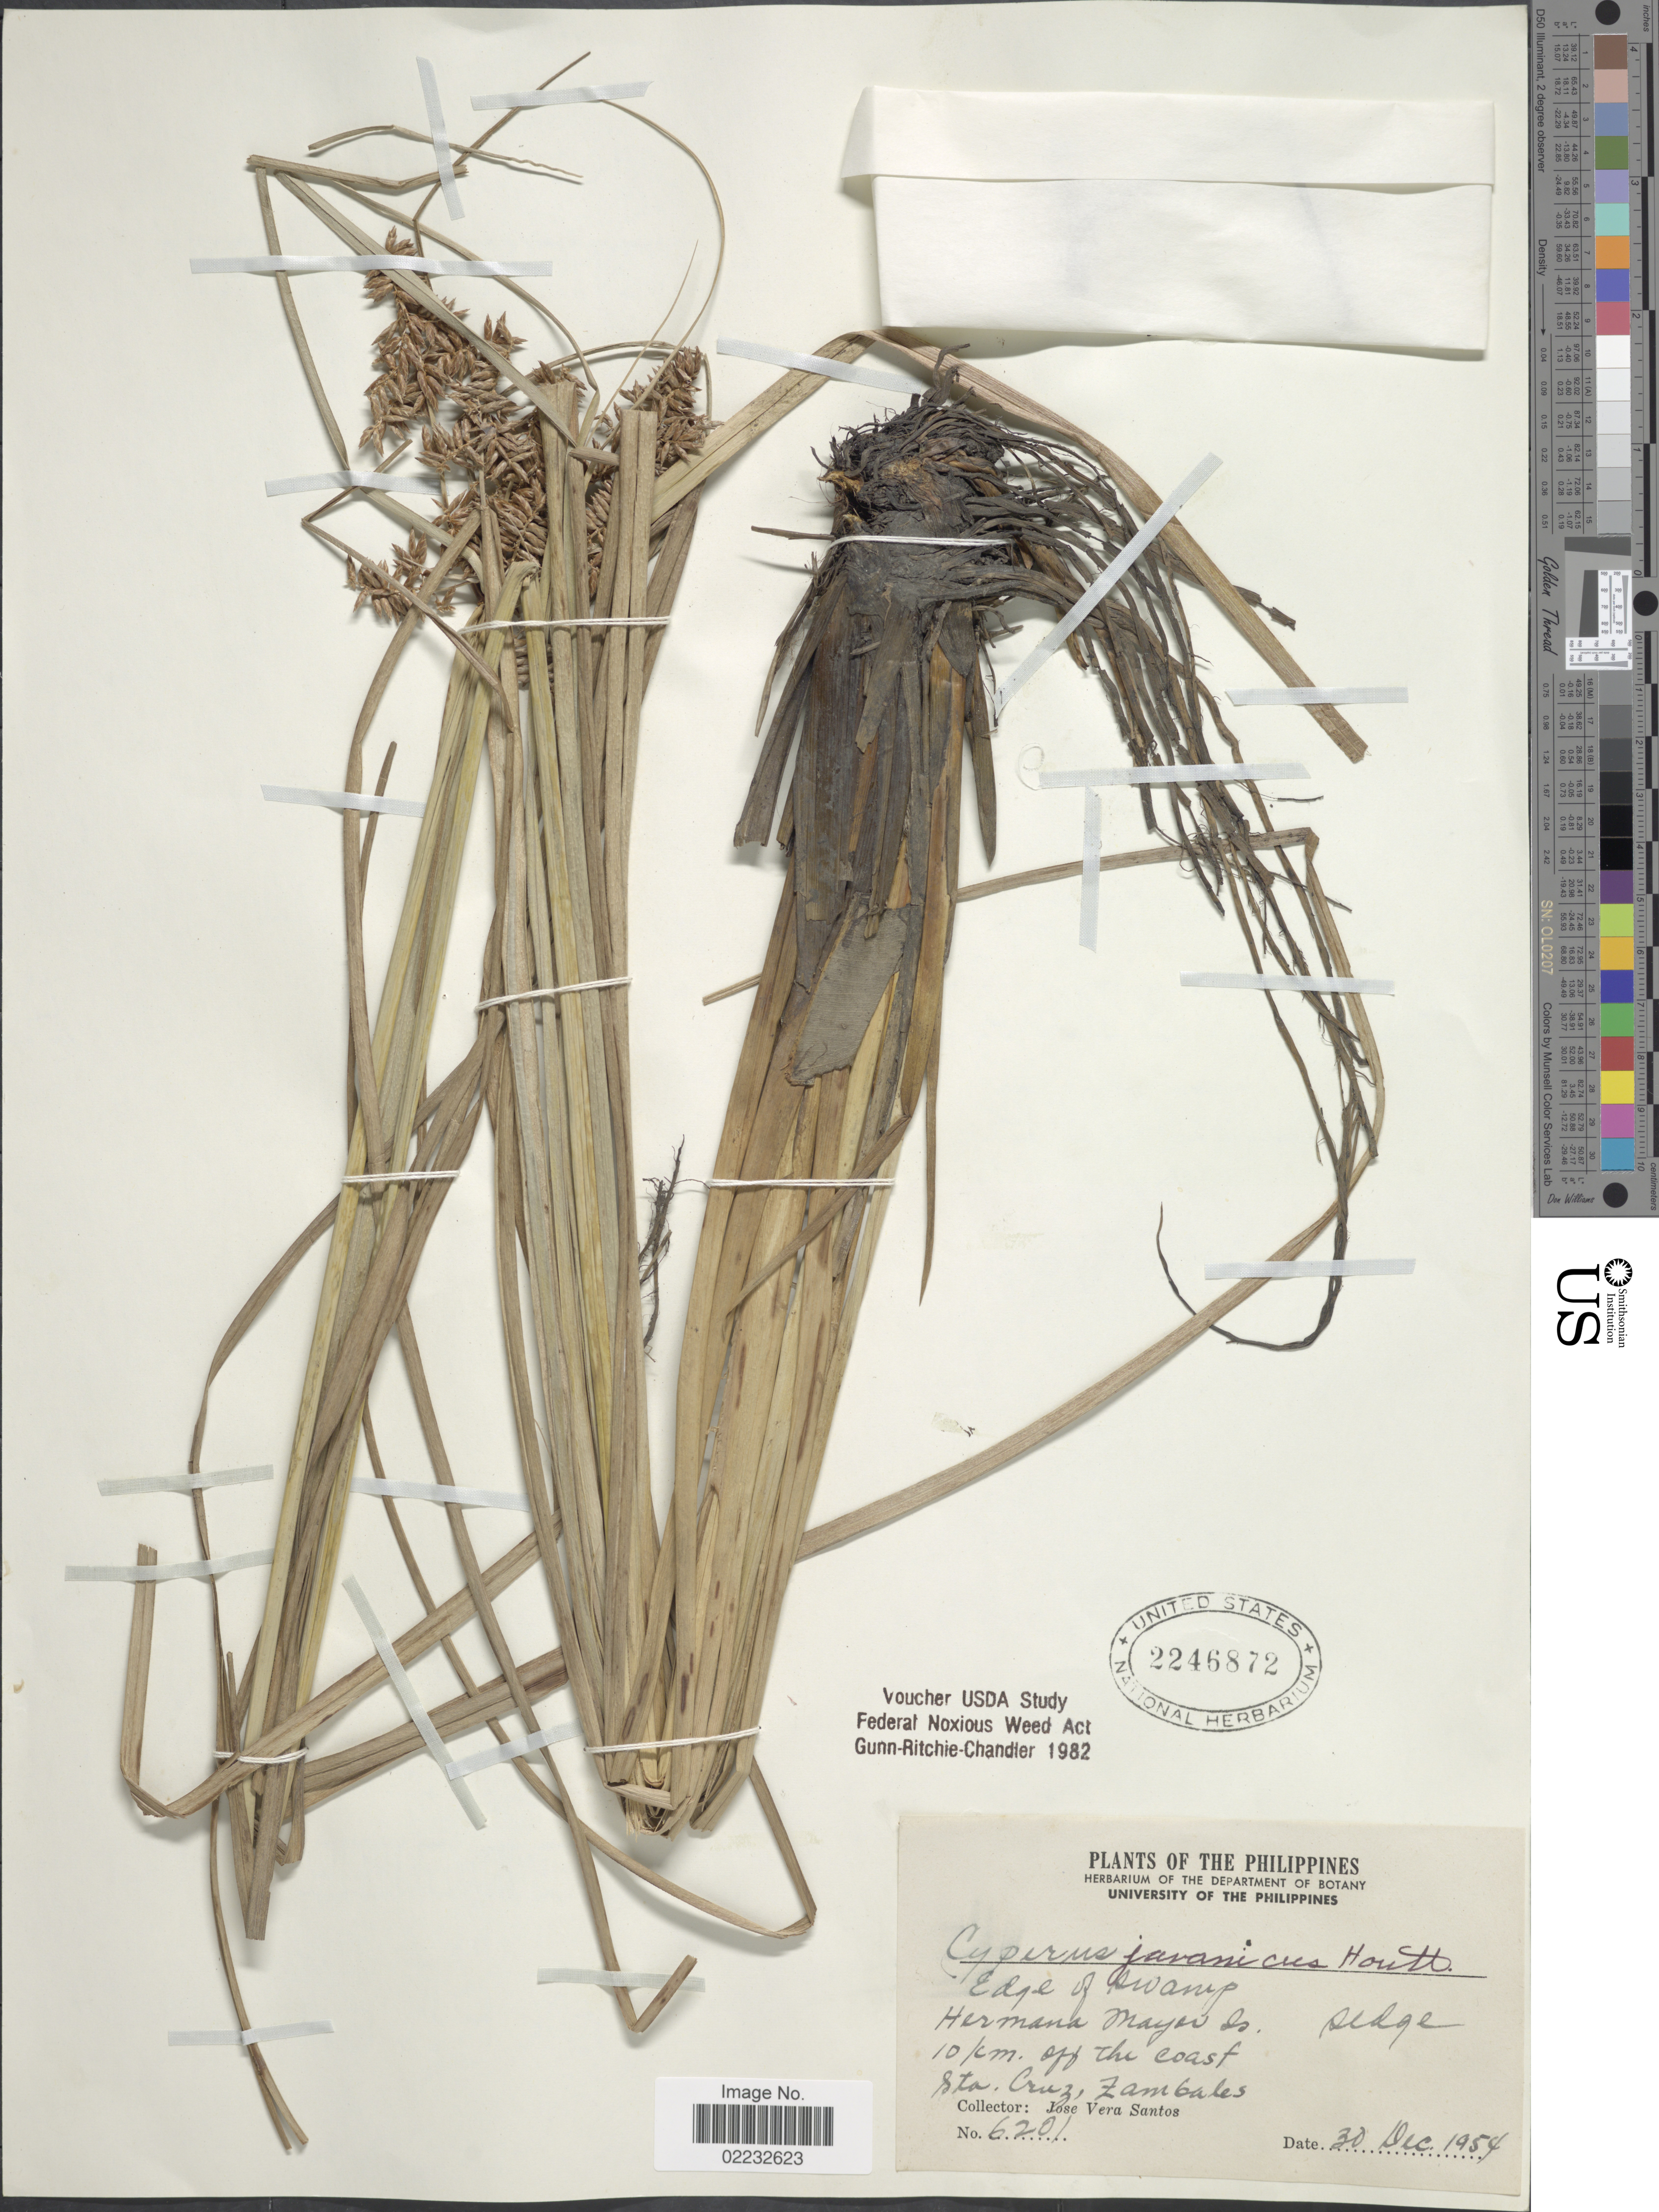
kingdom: Plantae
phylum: Tracheophyta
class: Liliopsida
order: Poales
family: Cyperaceae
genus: Cyperus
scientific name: Cyperus javanicus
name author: Houtt.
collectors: J. Santos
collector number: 6201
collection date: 1954-12-30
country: Philippines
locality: Hermana Mayer Is. 10 km. off the coast Sta. Cruz, Zambales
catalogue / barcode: US 2246872